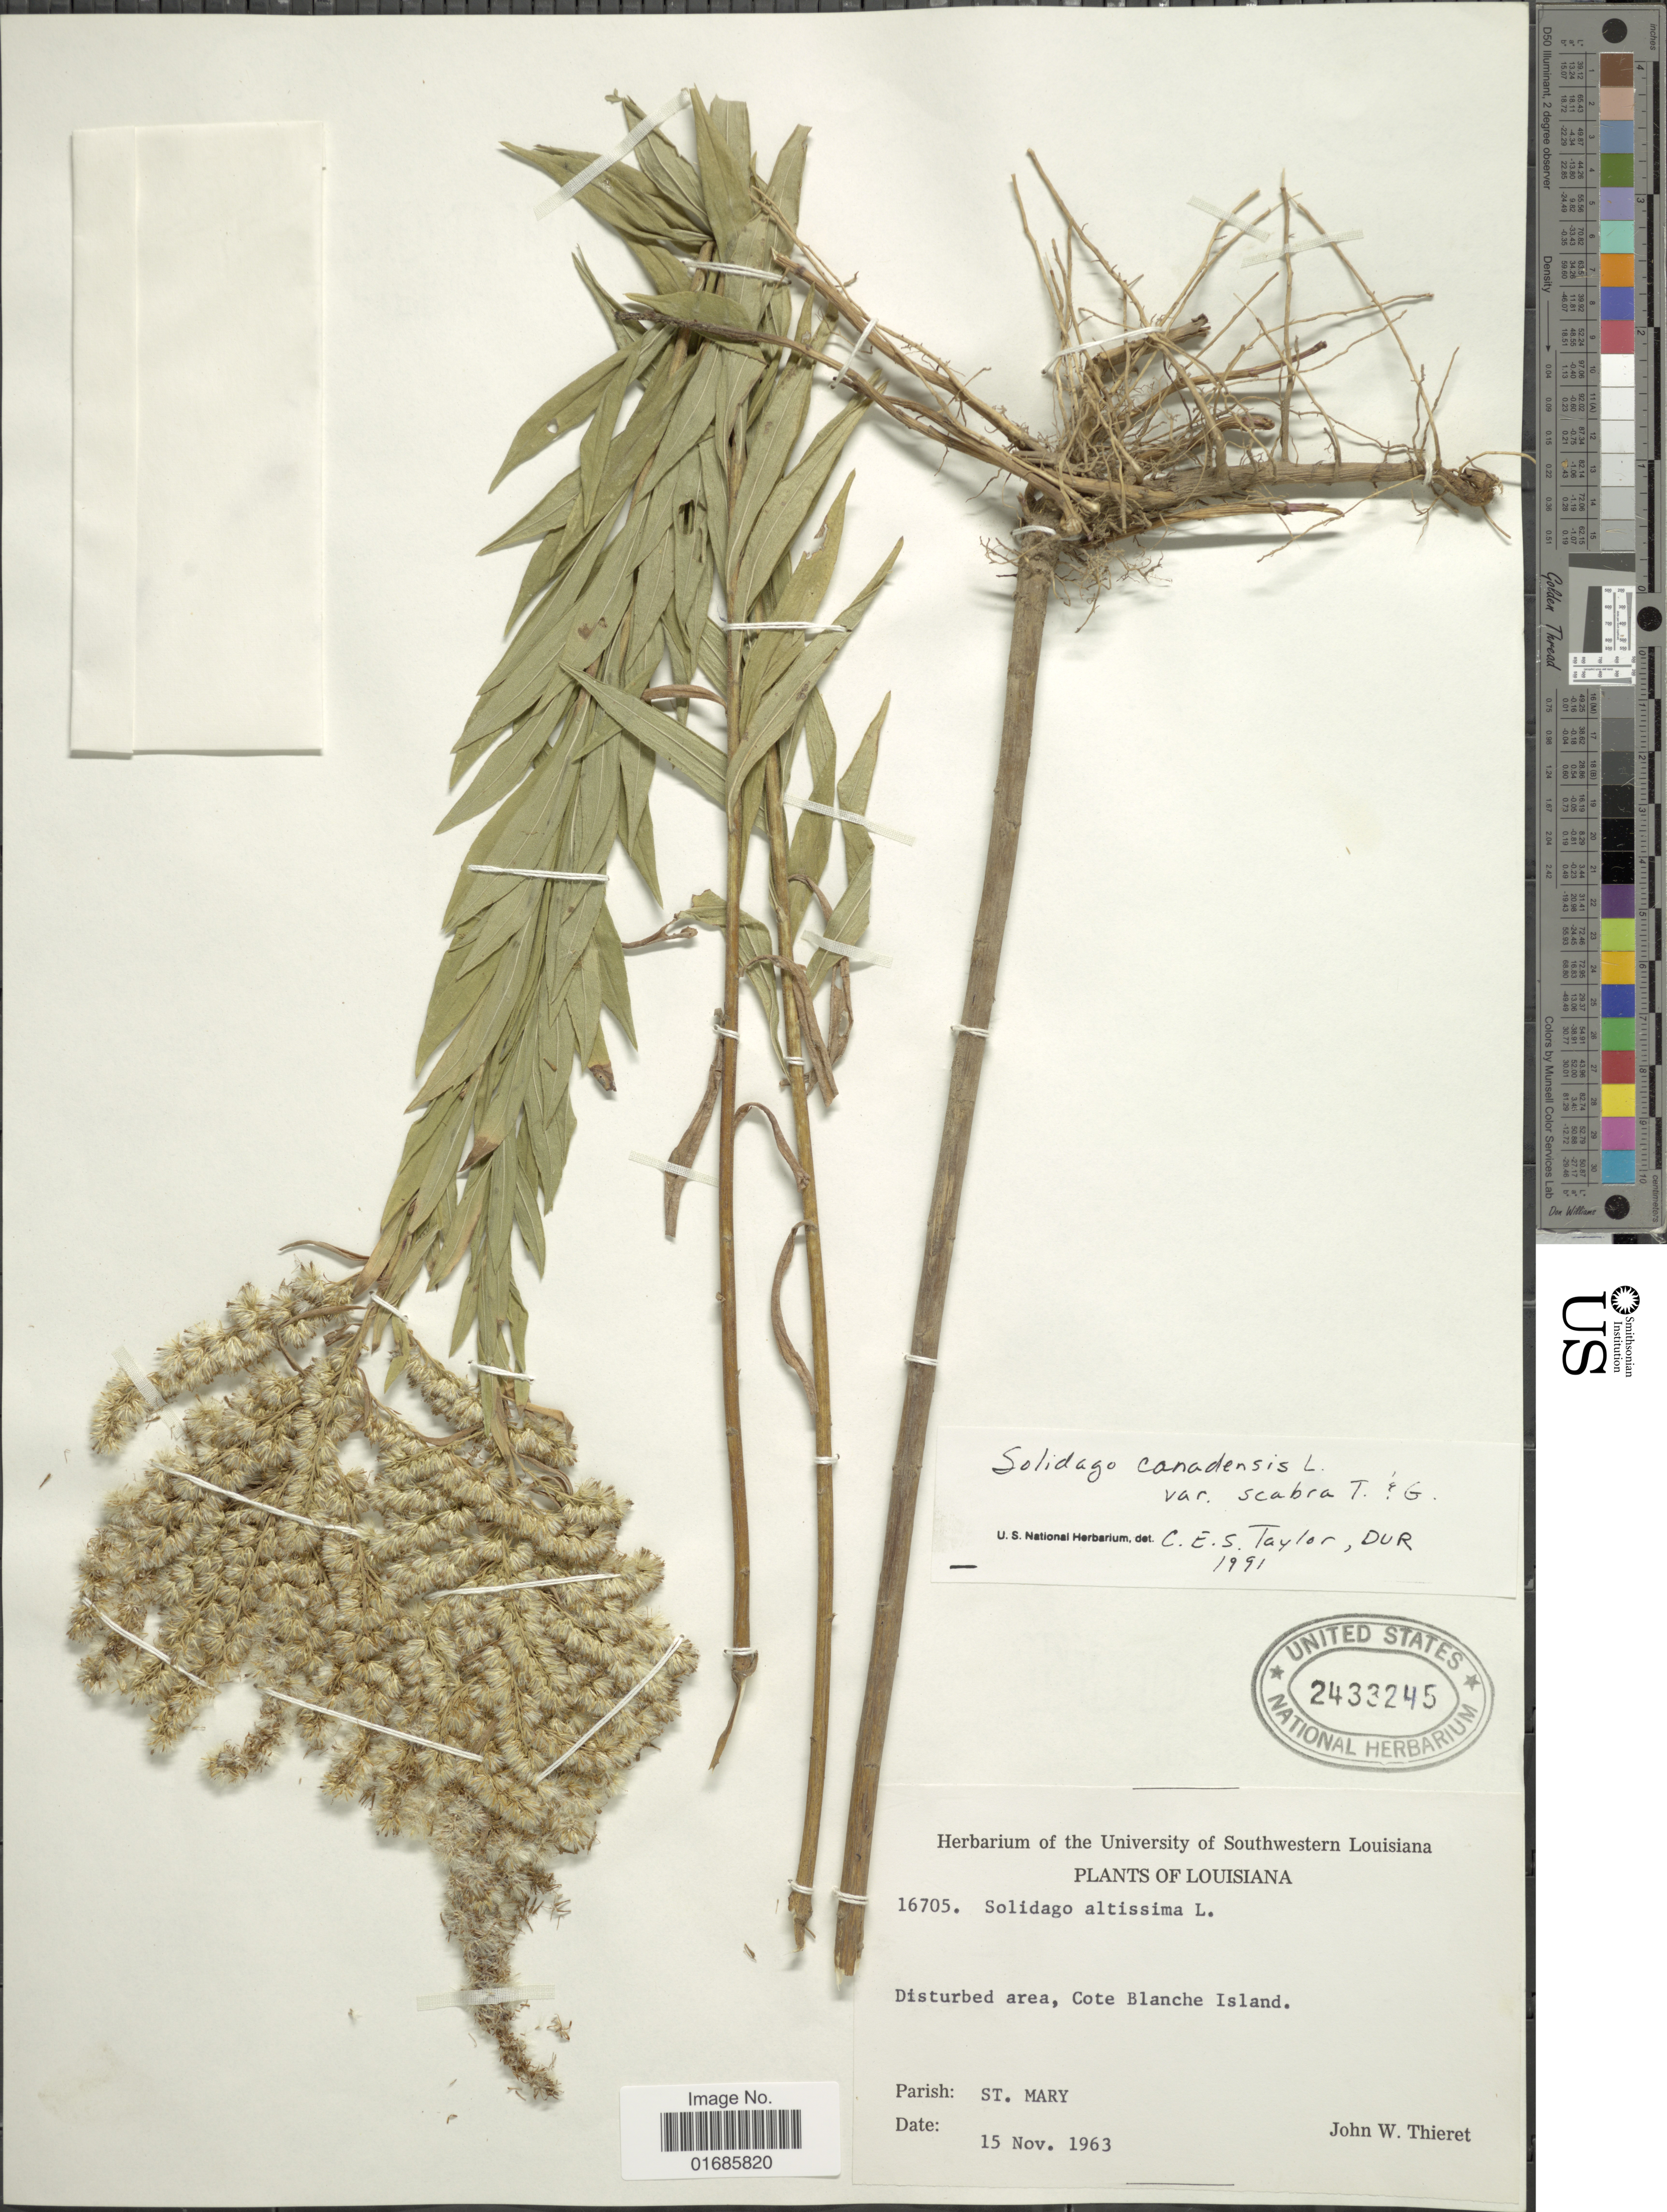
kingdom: Plantae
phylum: Tracheophyta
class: Magnoliopsida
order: Asterales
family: Asteraceae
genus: Solidago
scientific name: Solidago canadensis var. scabra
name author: (Muhl. ex Willd.) Torr. & A. Gray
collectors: J. W. Thieret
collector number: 16705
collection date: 1963-11-15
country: United States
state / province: Louisiana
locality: Cote Blanche Island, Parish St. Mary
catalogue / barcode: US 2433245